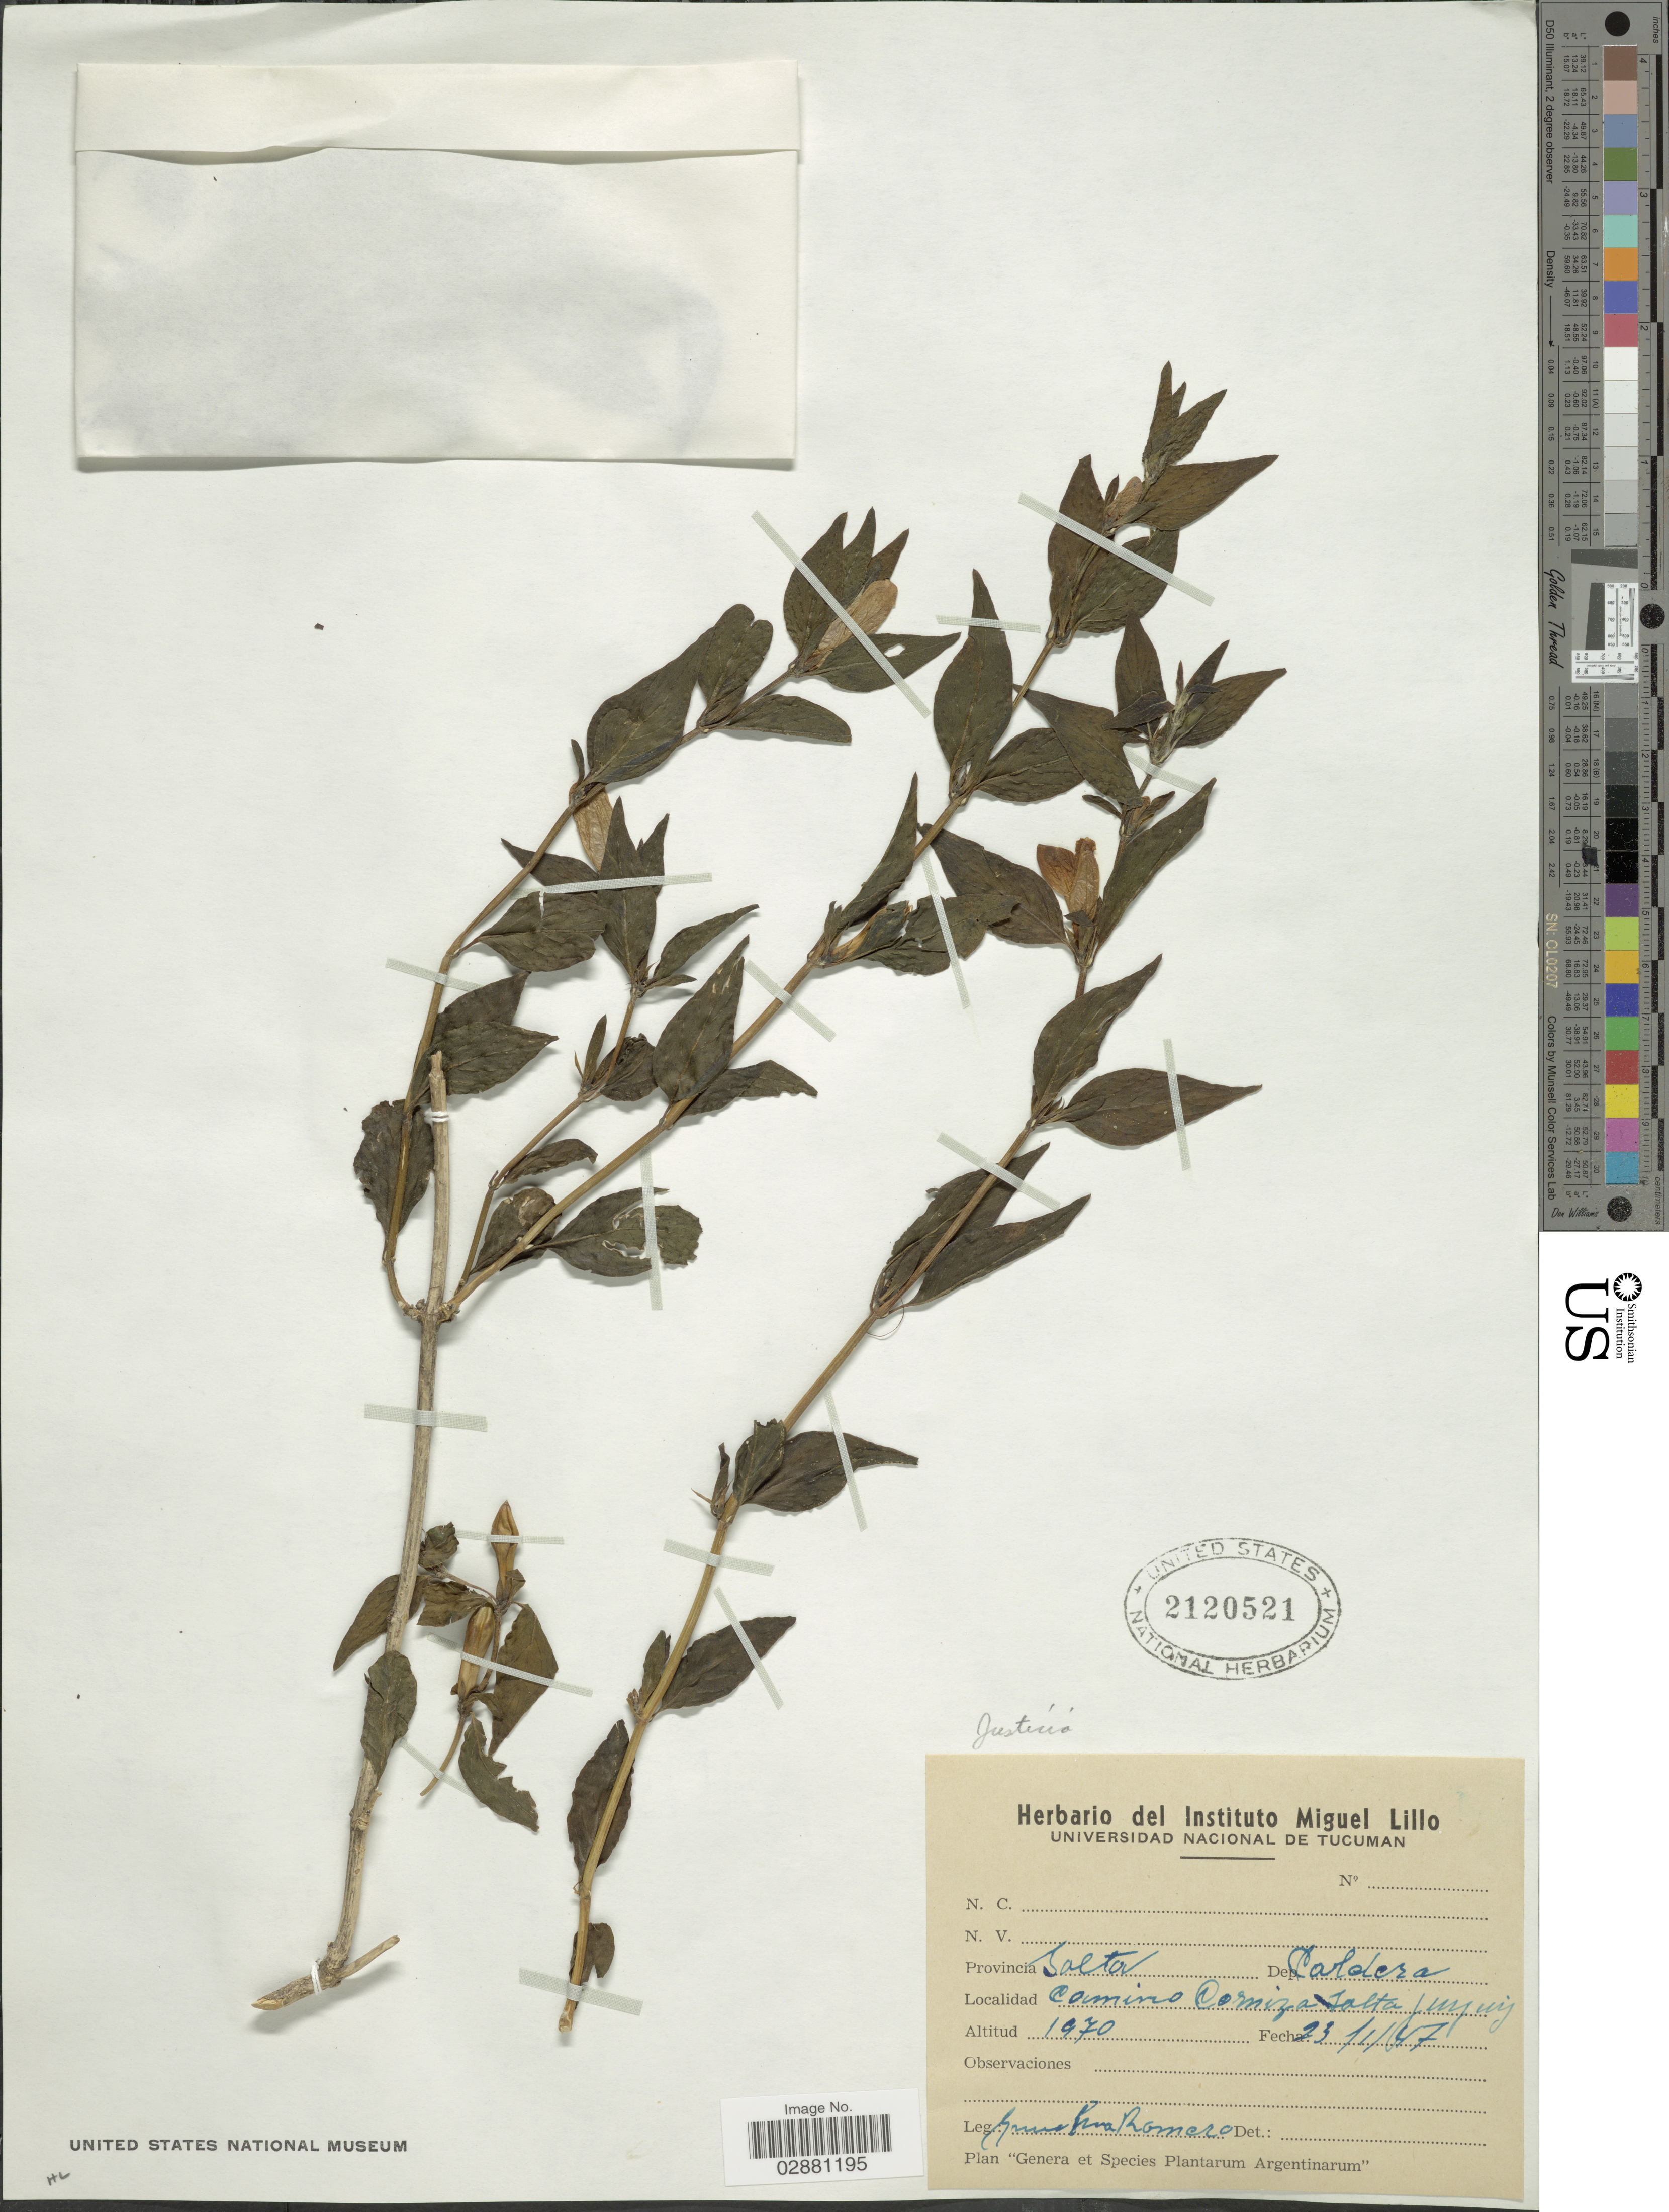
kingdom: Plantae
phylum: Tracheophyta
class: Magnoliopsida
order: Lamiales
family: Acanthaceae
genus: Justicia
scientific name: Justicia tweediana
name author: (Nees) Griseb.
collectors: -. Romero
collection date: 1947-01-23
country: Argentina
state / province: Salta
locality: Dep. Caldera, camino Corniza Salta Jujuy.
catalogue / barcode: US 2120521